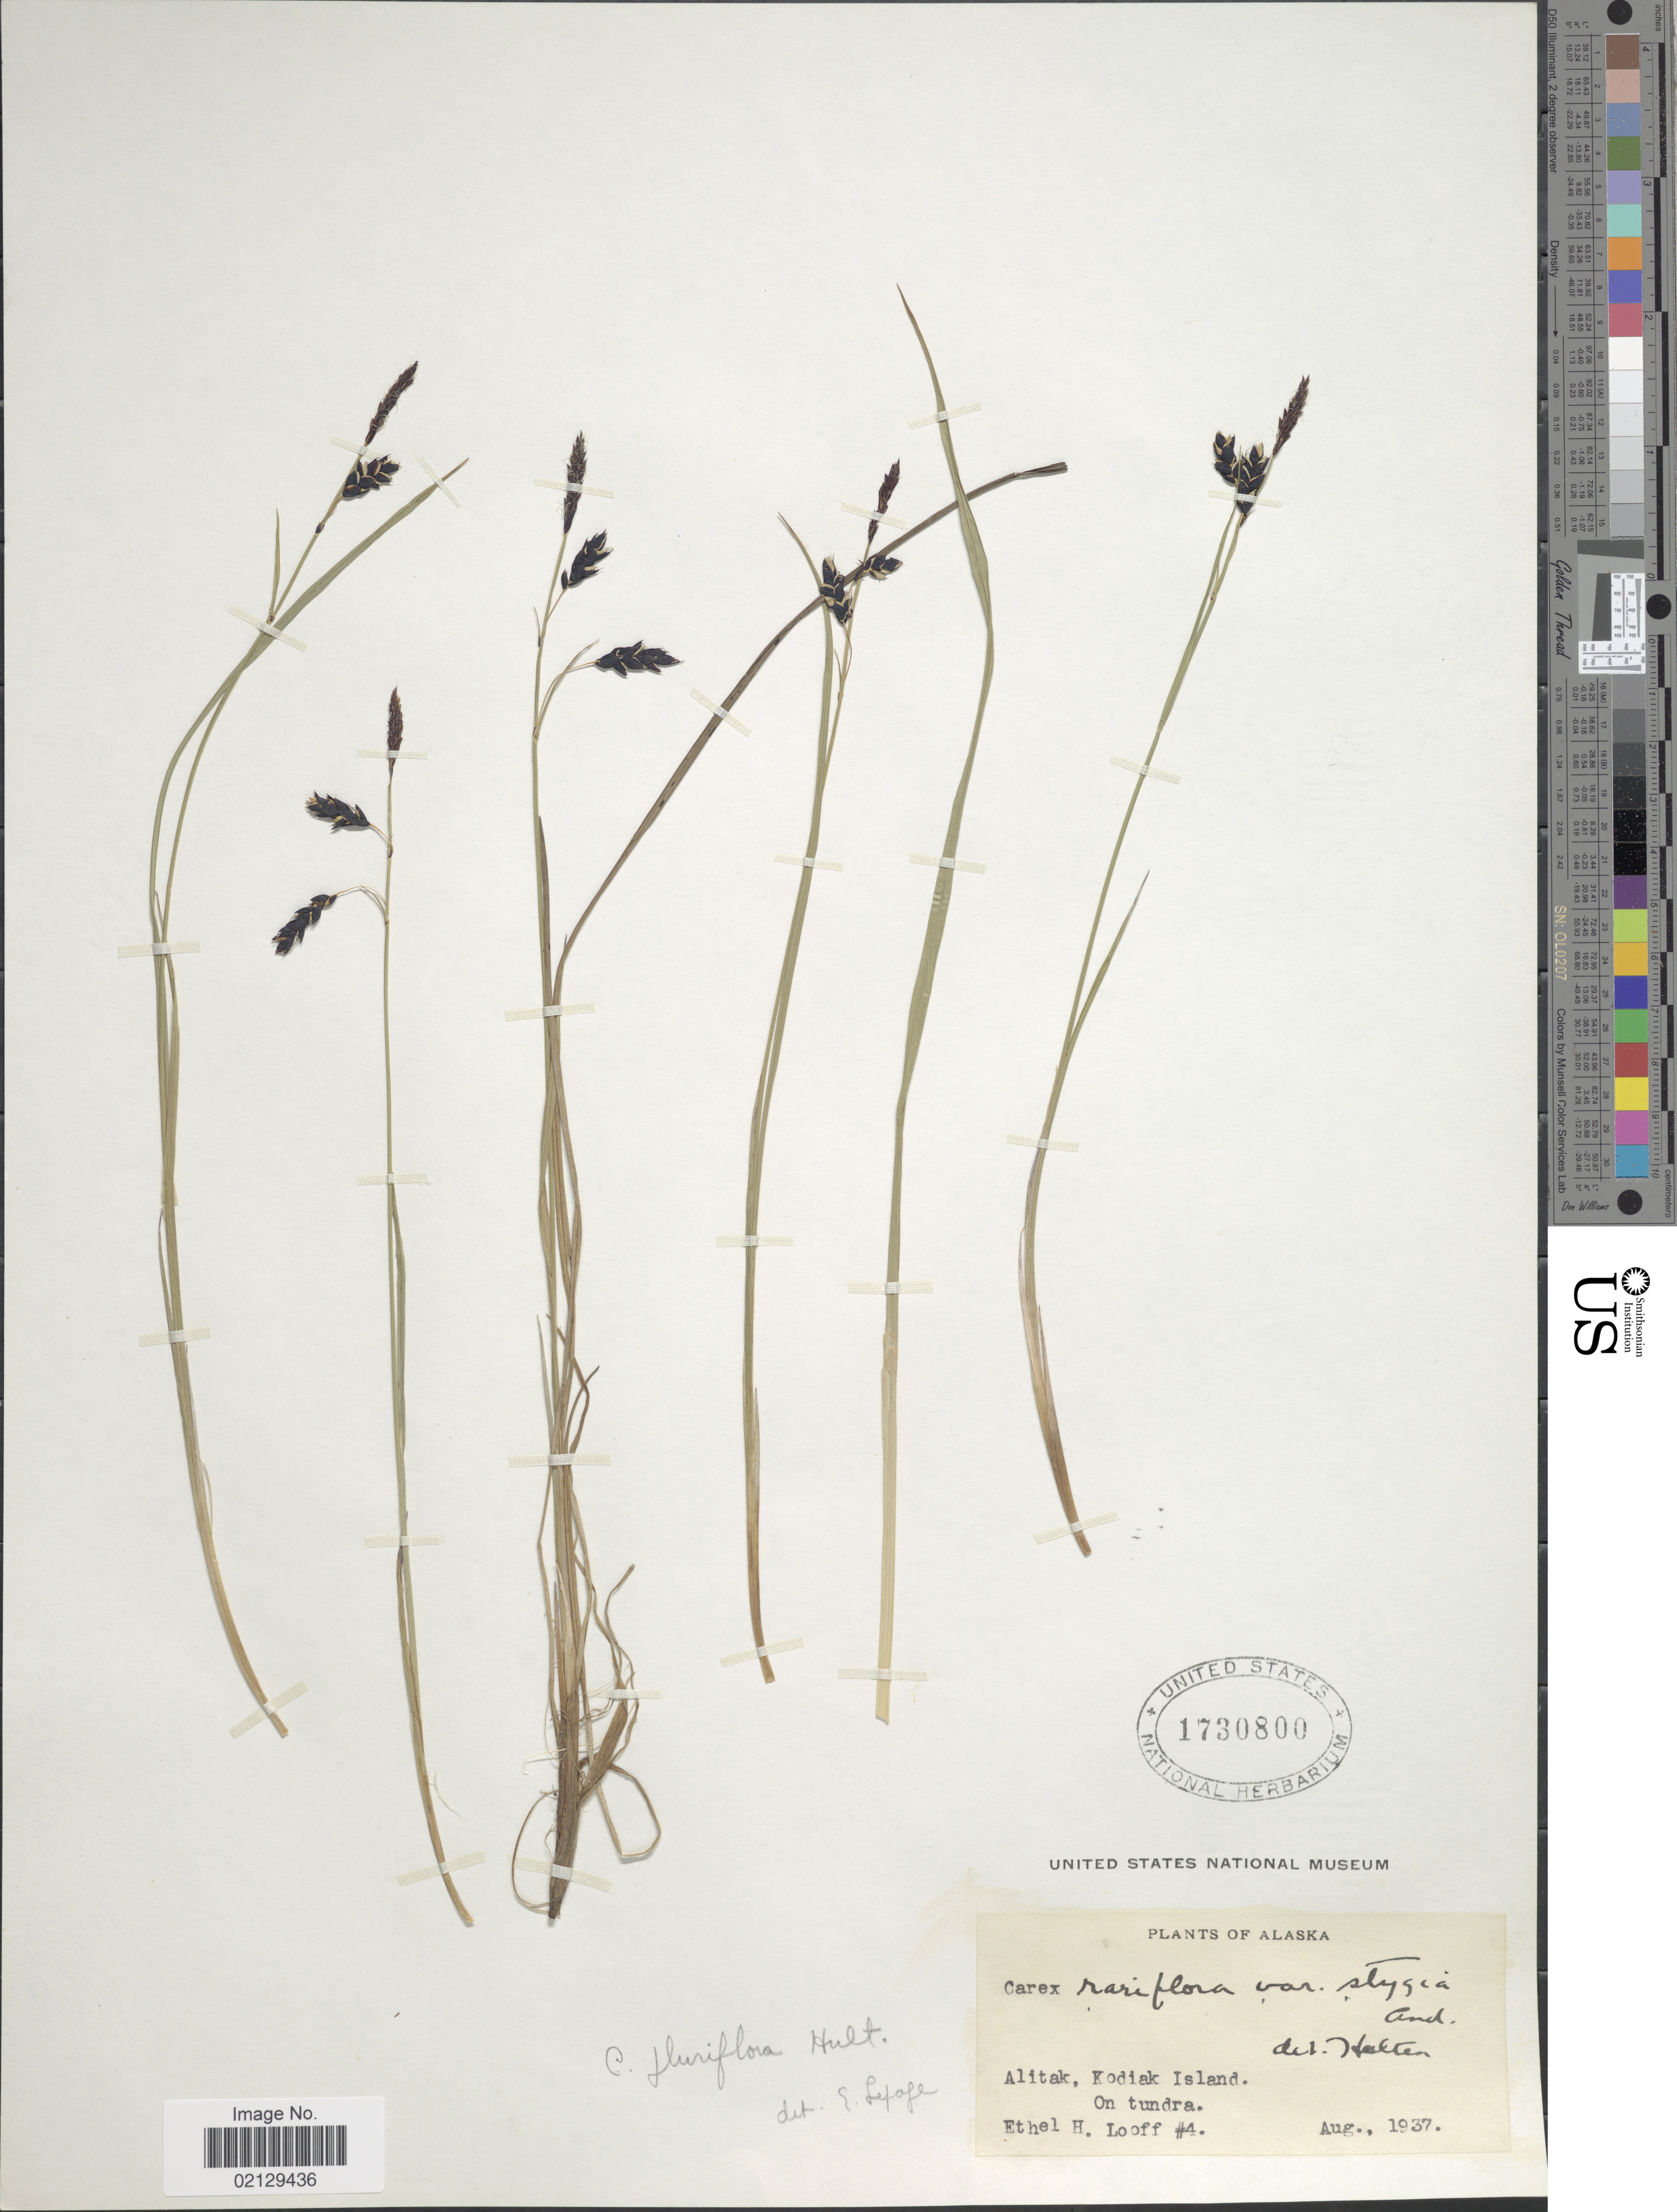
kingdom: Plantae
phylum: Tracheophyta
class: Liliopsida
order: Poales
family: Cyperaceae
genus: Carex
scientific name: Carex pluriflora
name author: Hultén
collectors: E. Looff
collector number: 4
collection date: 1937-08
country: United States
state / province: Alaska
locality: Alitak, Kodiak Island, On tundra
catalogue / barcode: US 1730800